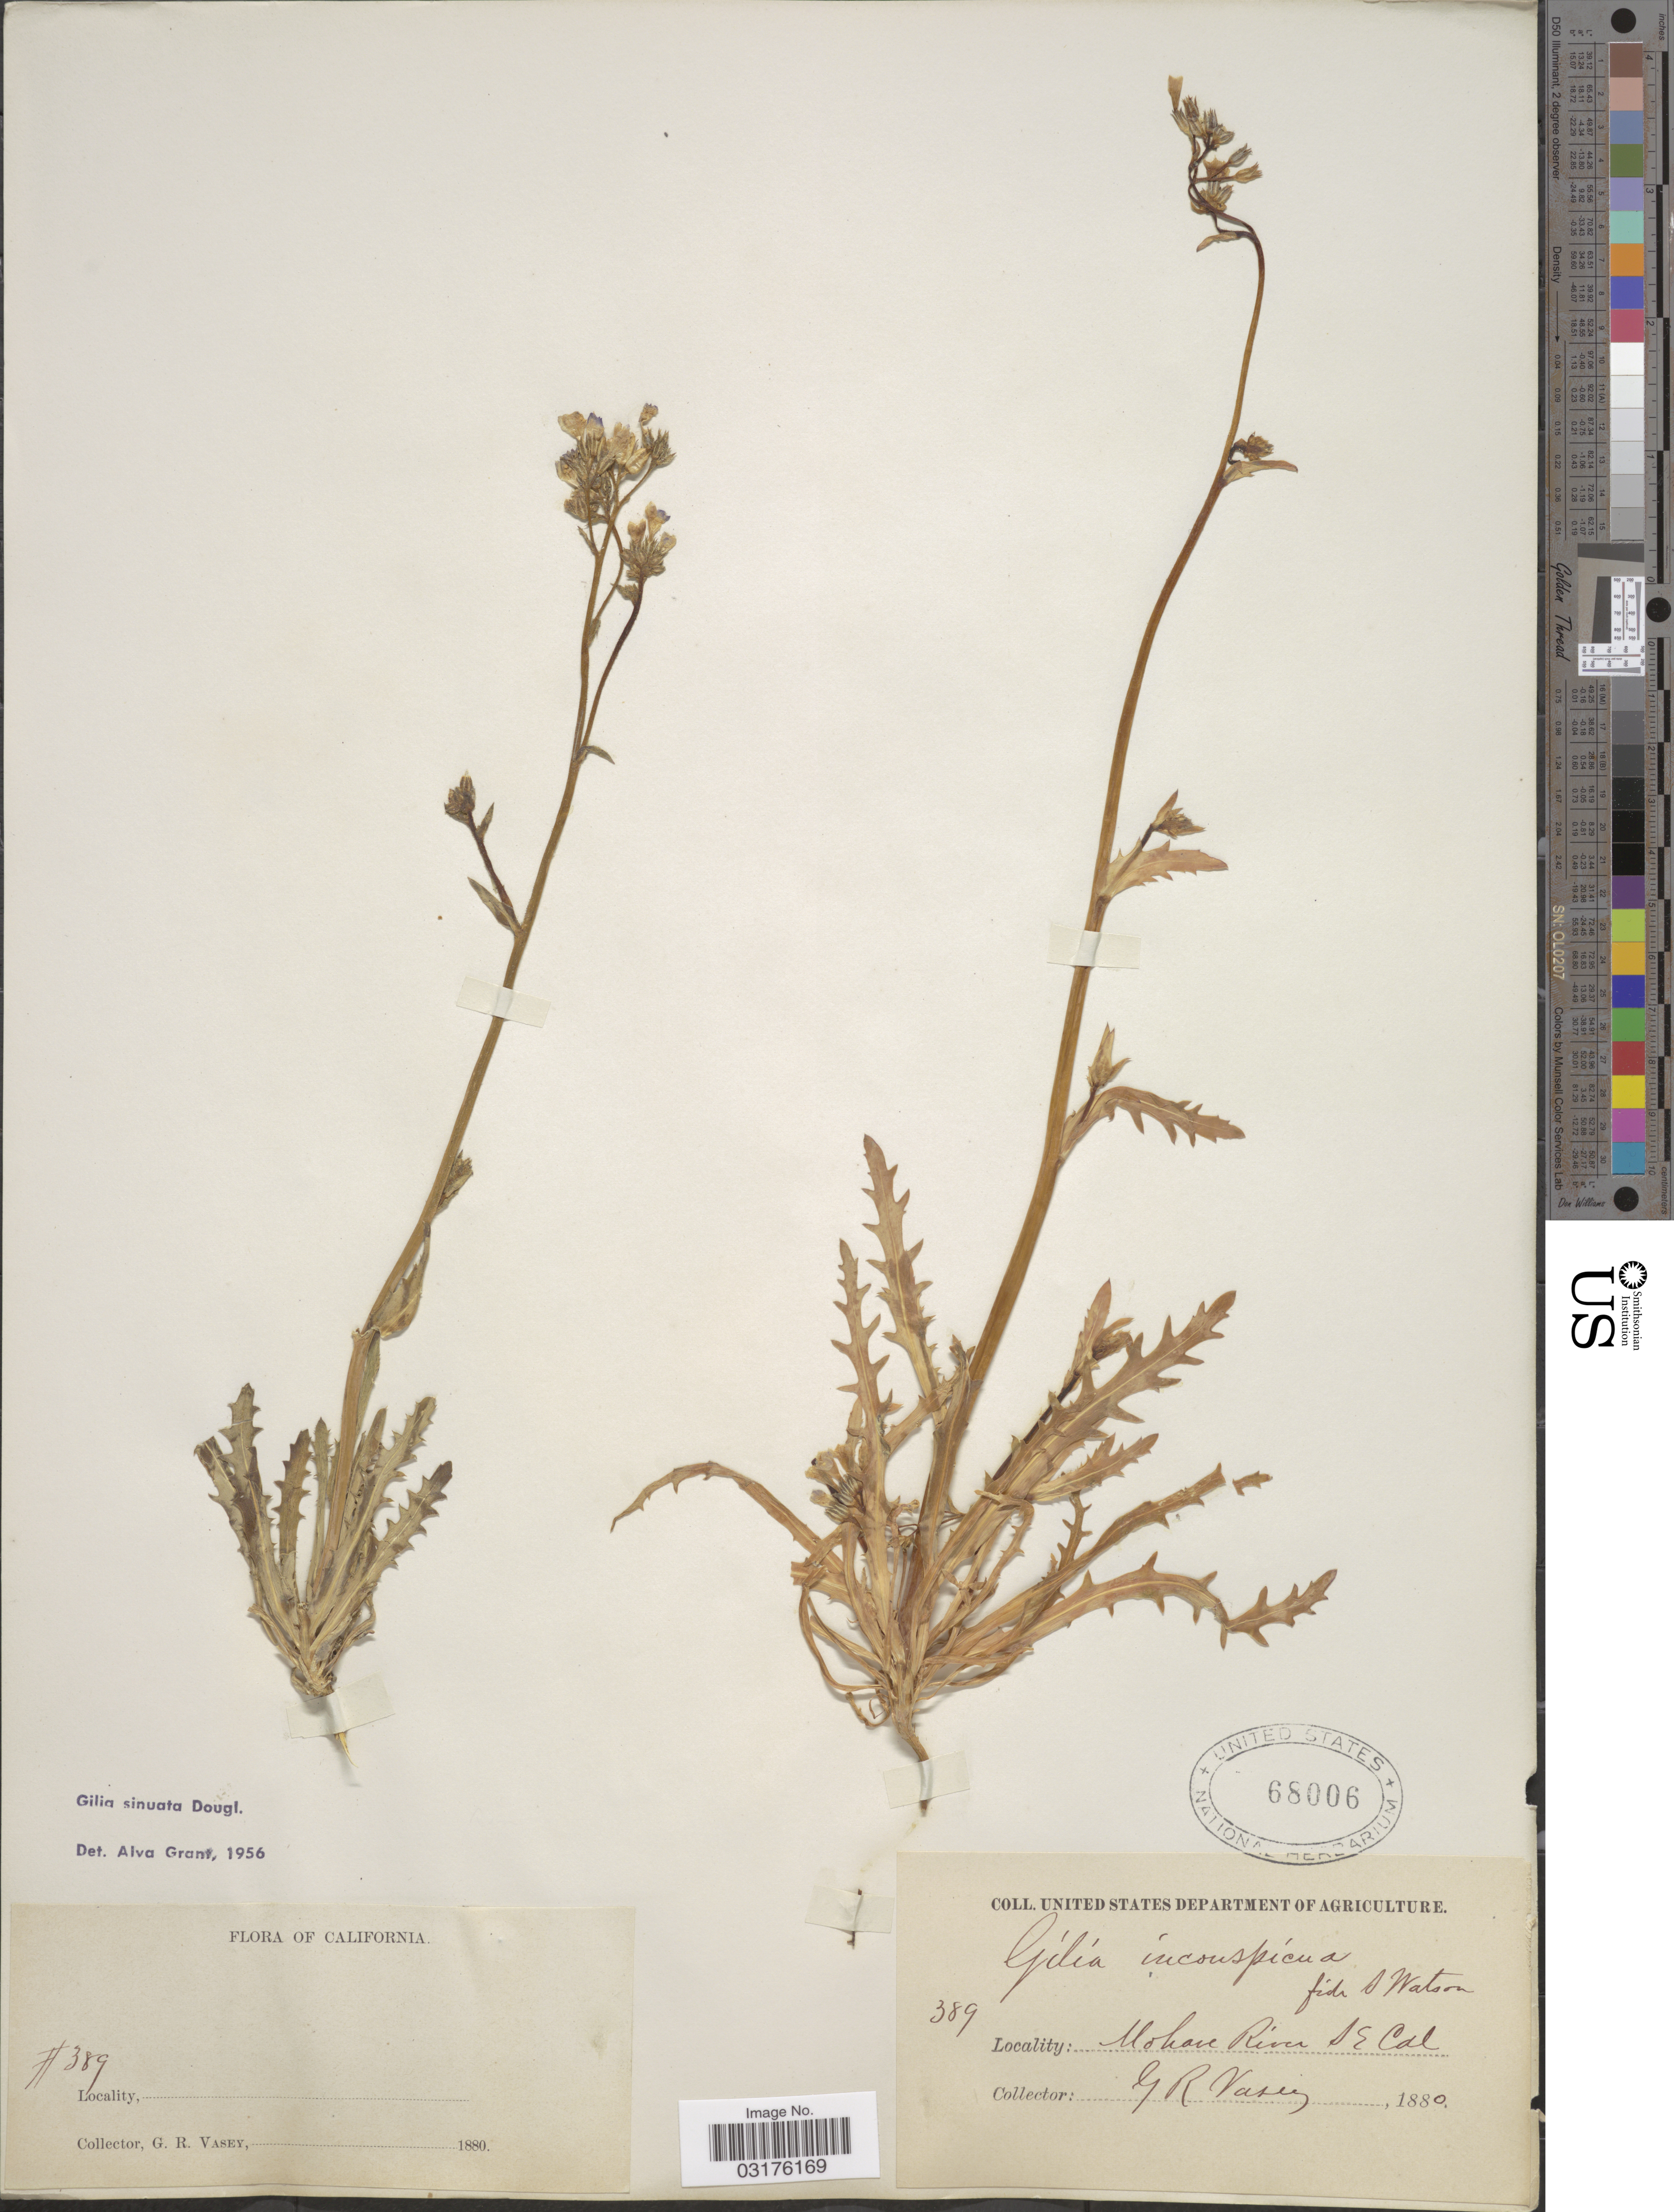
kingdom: Plantae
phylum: Tracheophyta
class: Magnoliopsida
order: Ericales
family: Polemoniaceae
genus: Gilia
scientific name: Gilia sinuata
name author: Douglas ex Benth.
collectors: G. R. Vasey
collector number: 389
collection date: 1880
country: United States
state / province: California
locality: Mohave River, S.E. Cal.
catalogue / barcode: US 68006